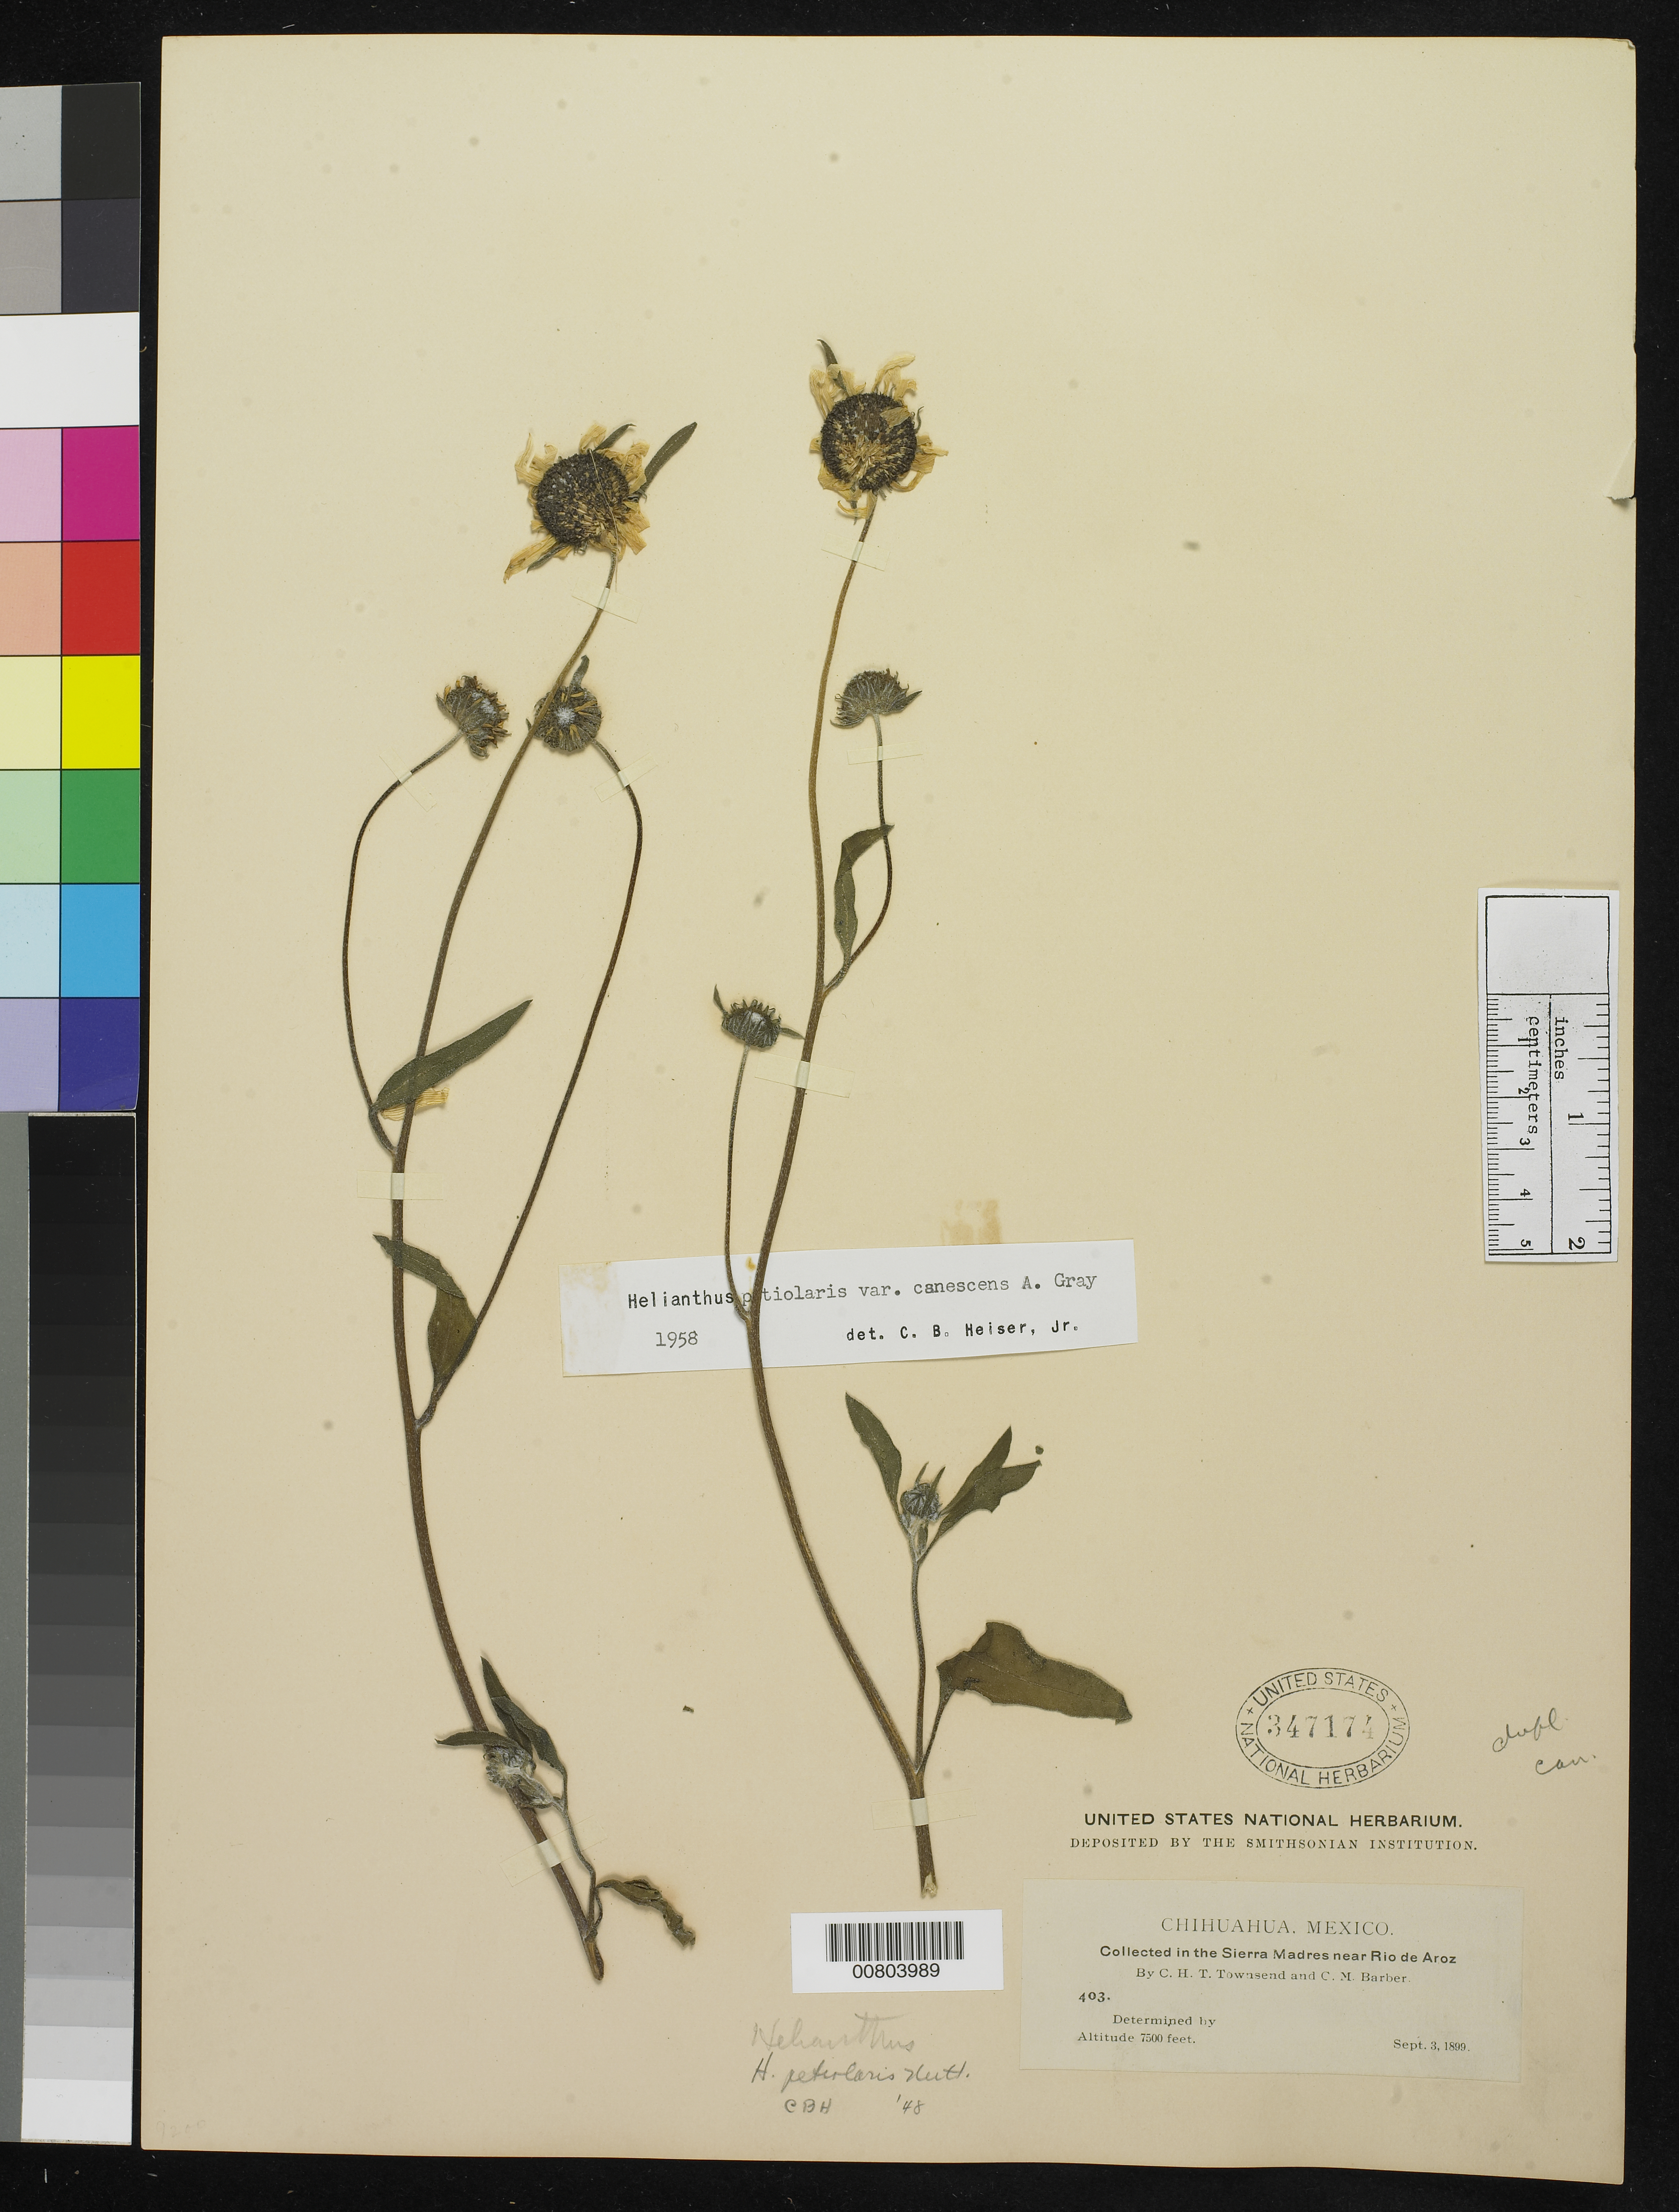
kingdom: Plantae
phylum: Tracheophyta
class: Magnoliopsida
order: Asterales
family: Asteraceae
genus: Helianthus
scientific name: Helianthus petiolaris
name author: Nutt.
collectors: C. H. T. Townsend & C. Barber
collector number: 403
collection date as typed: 03 Sep 1899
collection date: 1899-09-03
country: Mexico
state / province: Chihuahua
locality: Sierra Madre near Rio de Aroz.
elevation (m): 2286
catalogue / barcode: US 347174